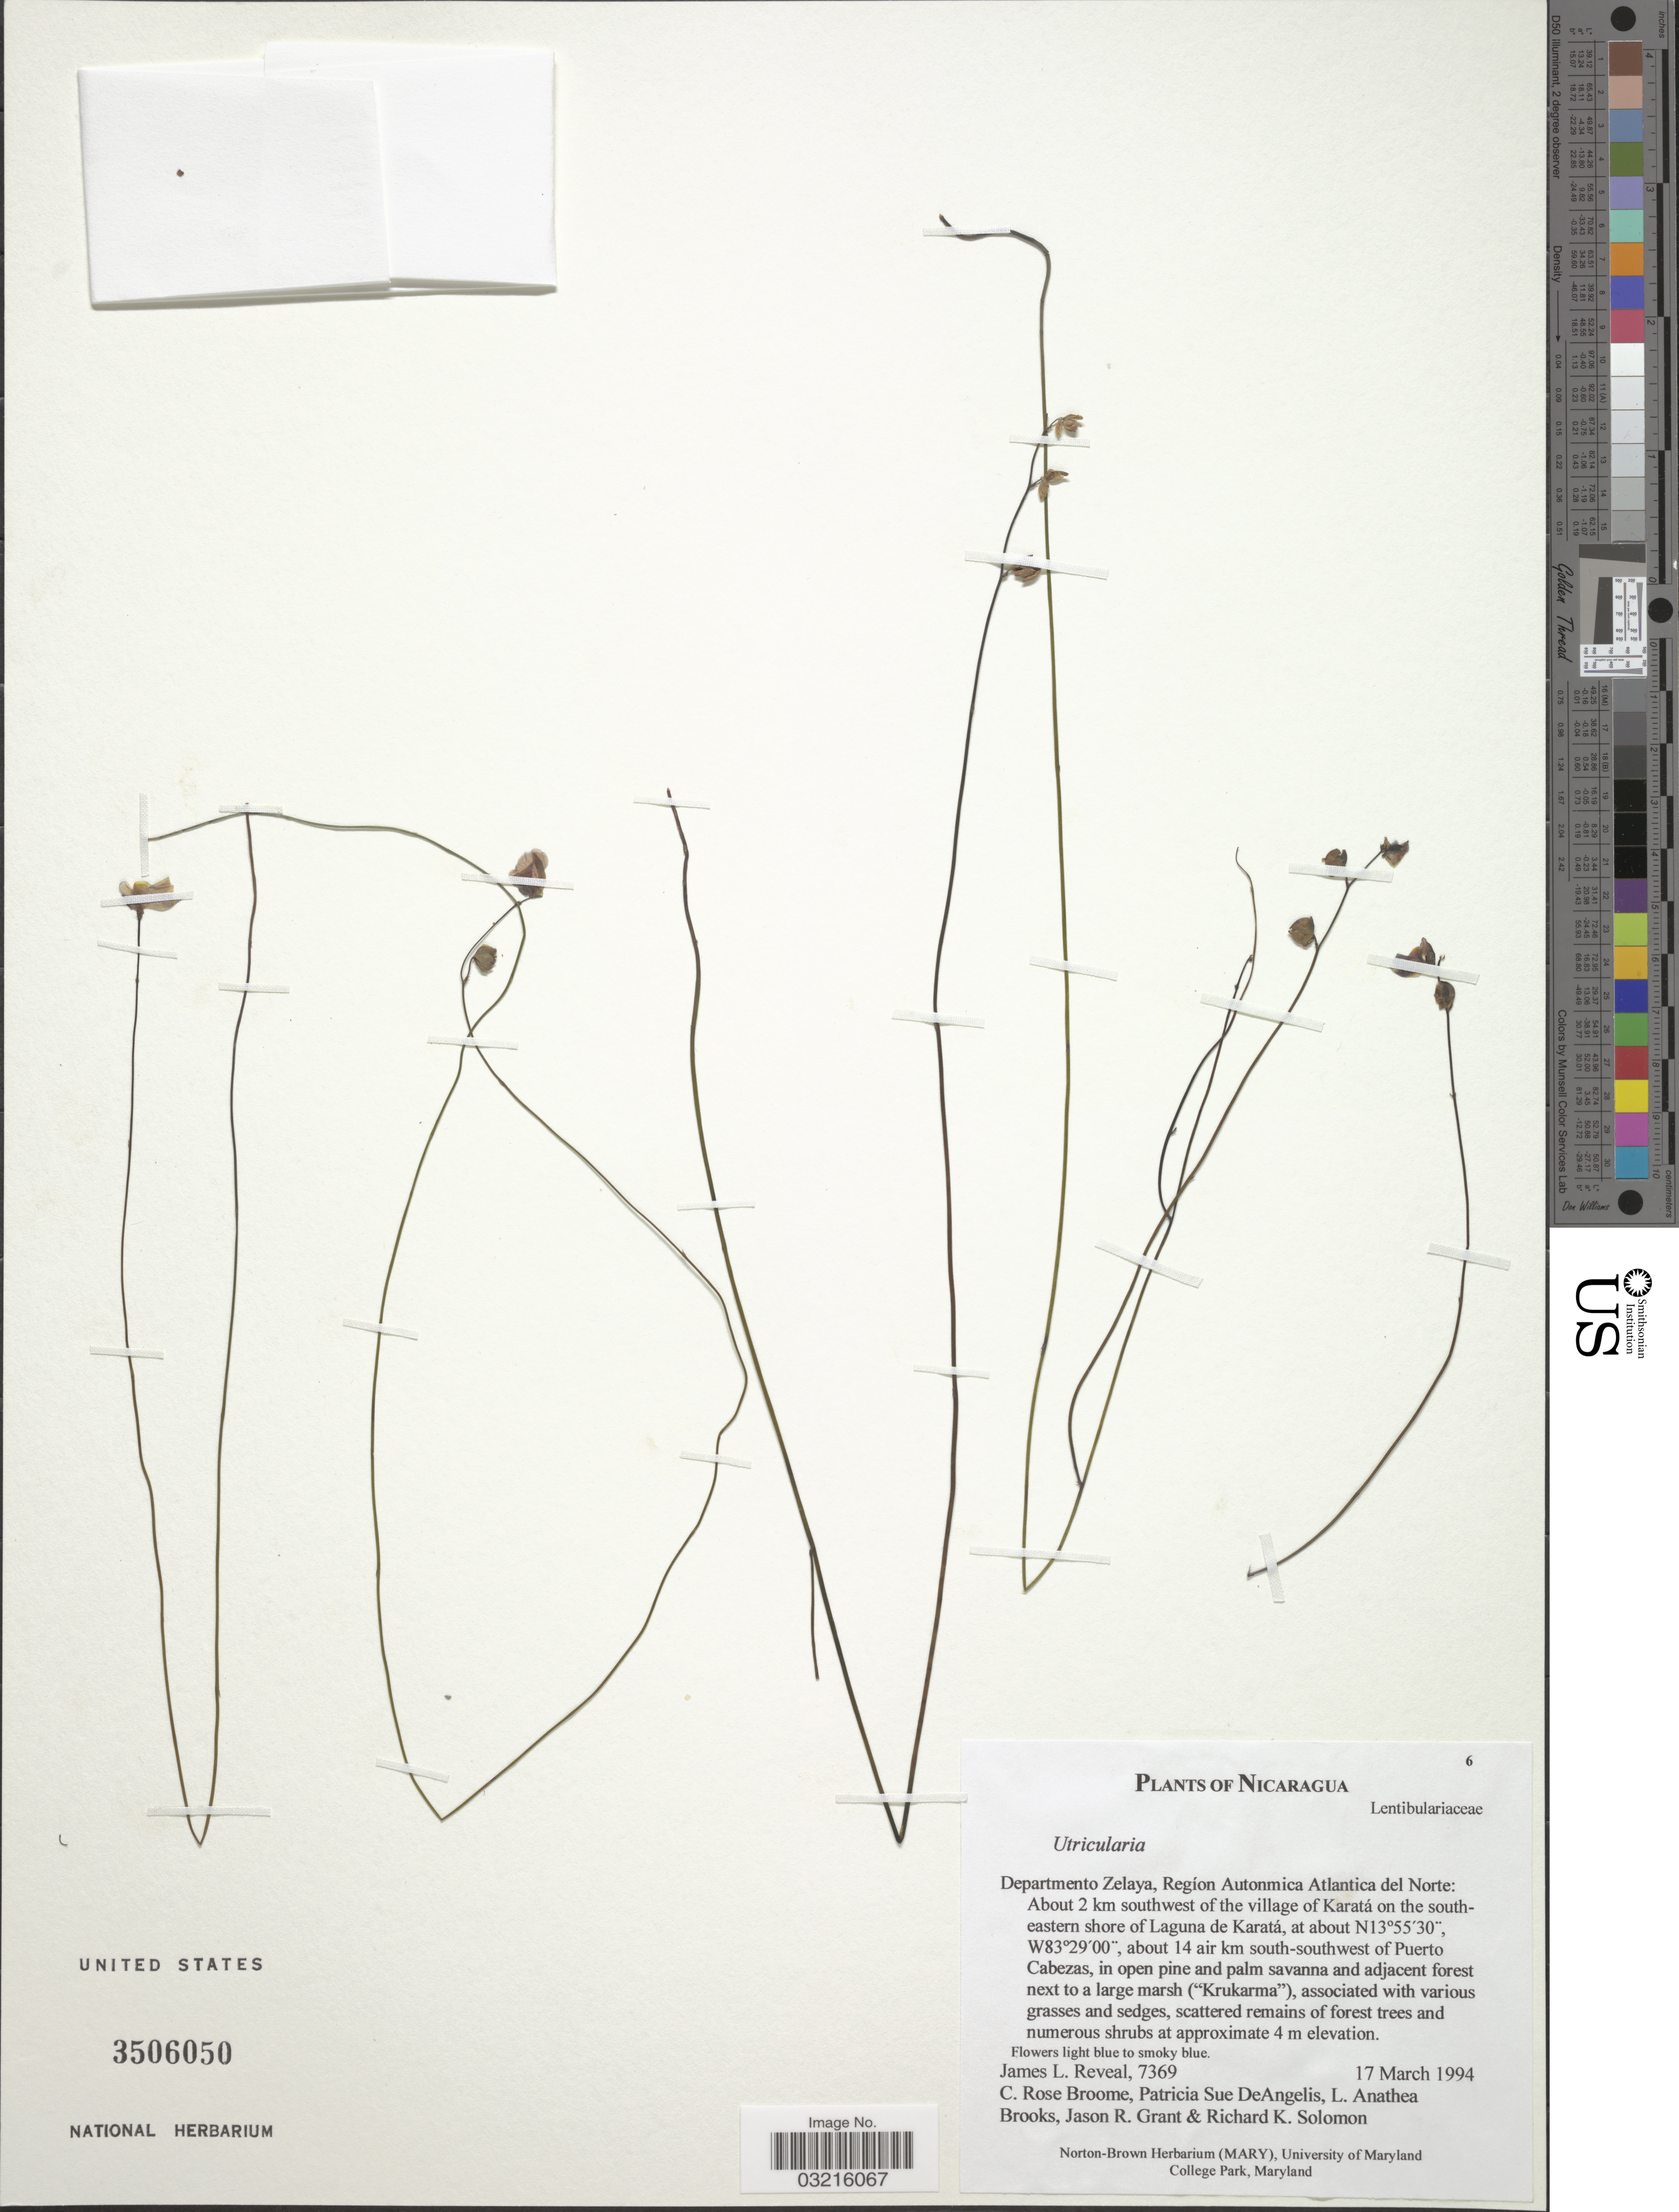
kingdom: Plantae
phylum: Tracheophyta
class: Magnoliopsida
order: Lamiales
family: Lentibulariaceae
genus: Utricularia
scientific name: Utricularia sp.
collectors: J. L. Reveal, C. Broome, P. DeAngelis, L. Brooks & et al.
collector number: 7369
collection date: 1994-03-17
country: Nicaragua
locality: Departamento Zelaya, Regíon Autonmica Atlantica del Norte: About 2 km southwest of the village of Karatá on the southeastern shore of Laguna de Karatá, about 14 air km south-southwest of Puerto Cabezas.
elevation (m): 4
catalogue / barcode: US 3506050